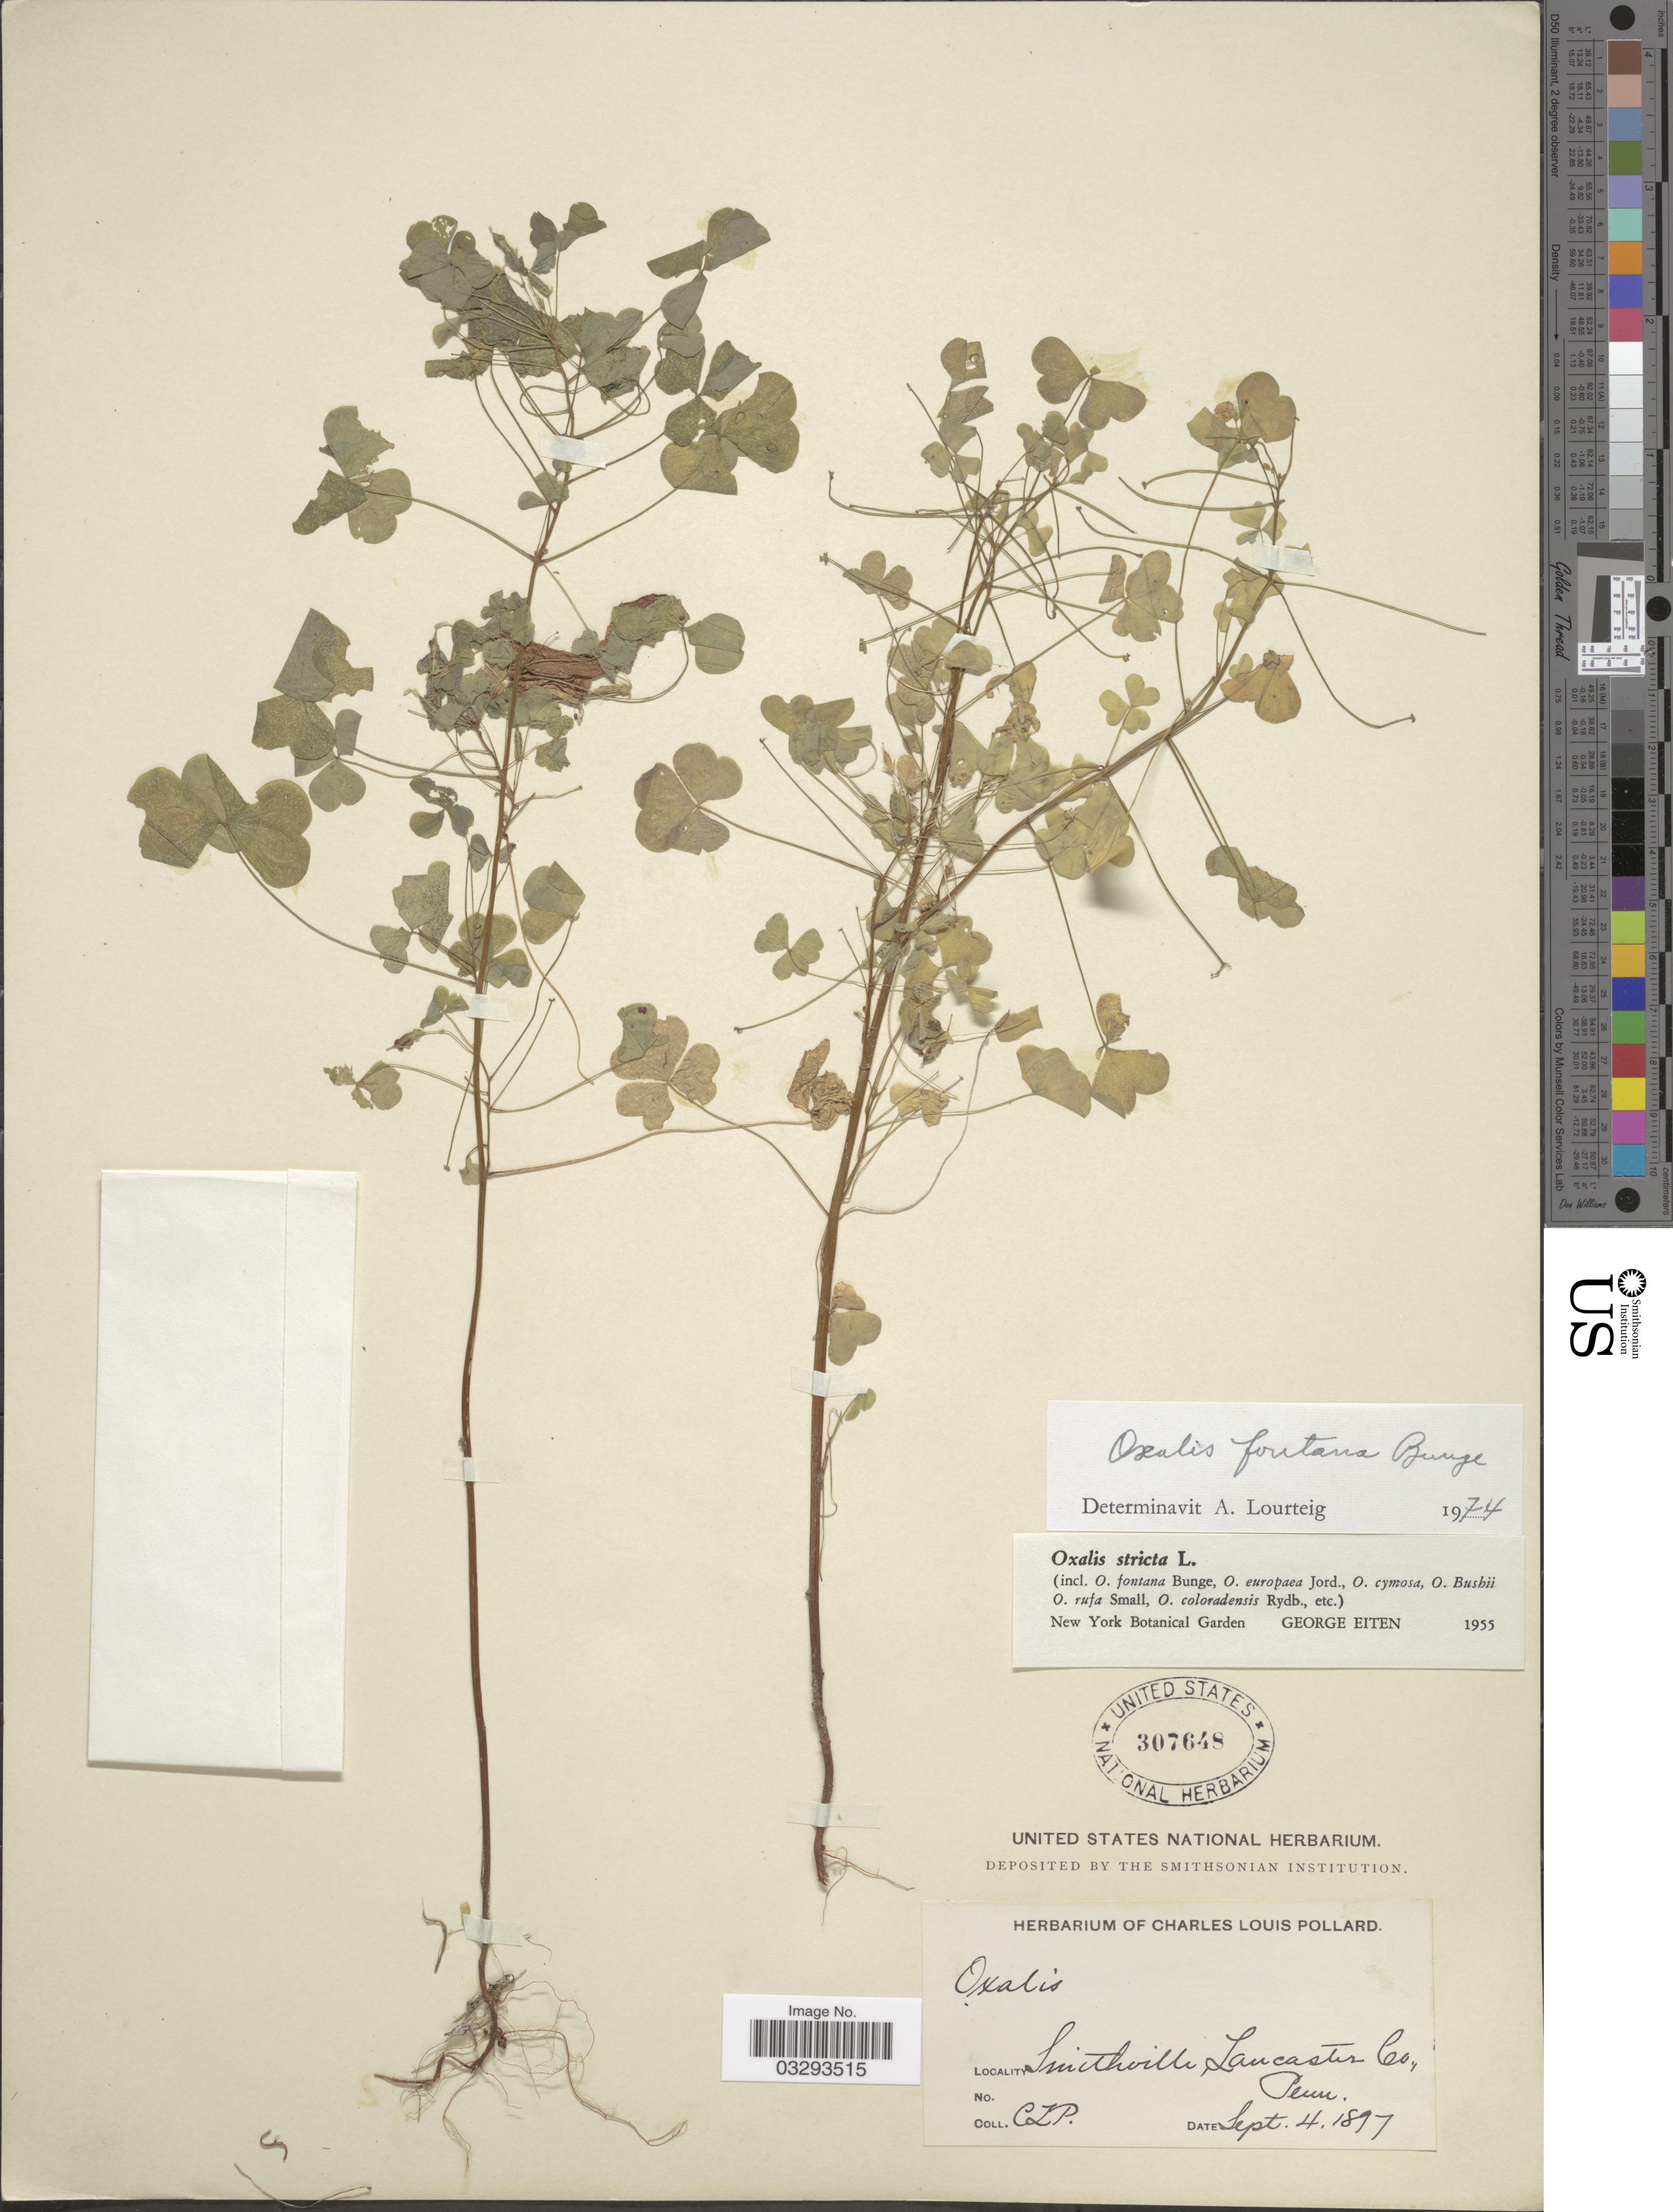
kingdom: Plantae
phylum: Tracheophyta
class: Magnoliopsida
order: Oxalidales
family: Oxalidaceae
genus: Oxalis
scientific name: Oxalis fontana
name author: Bunge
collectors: C. L. Pollard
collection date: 1897-09-04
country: United States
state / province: Pennsylvania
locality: Smithville, Lancaster Co.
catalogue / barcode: US 307648